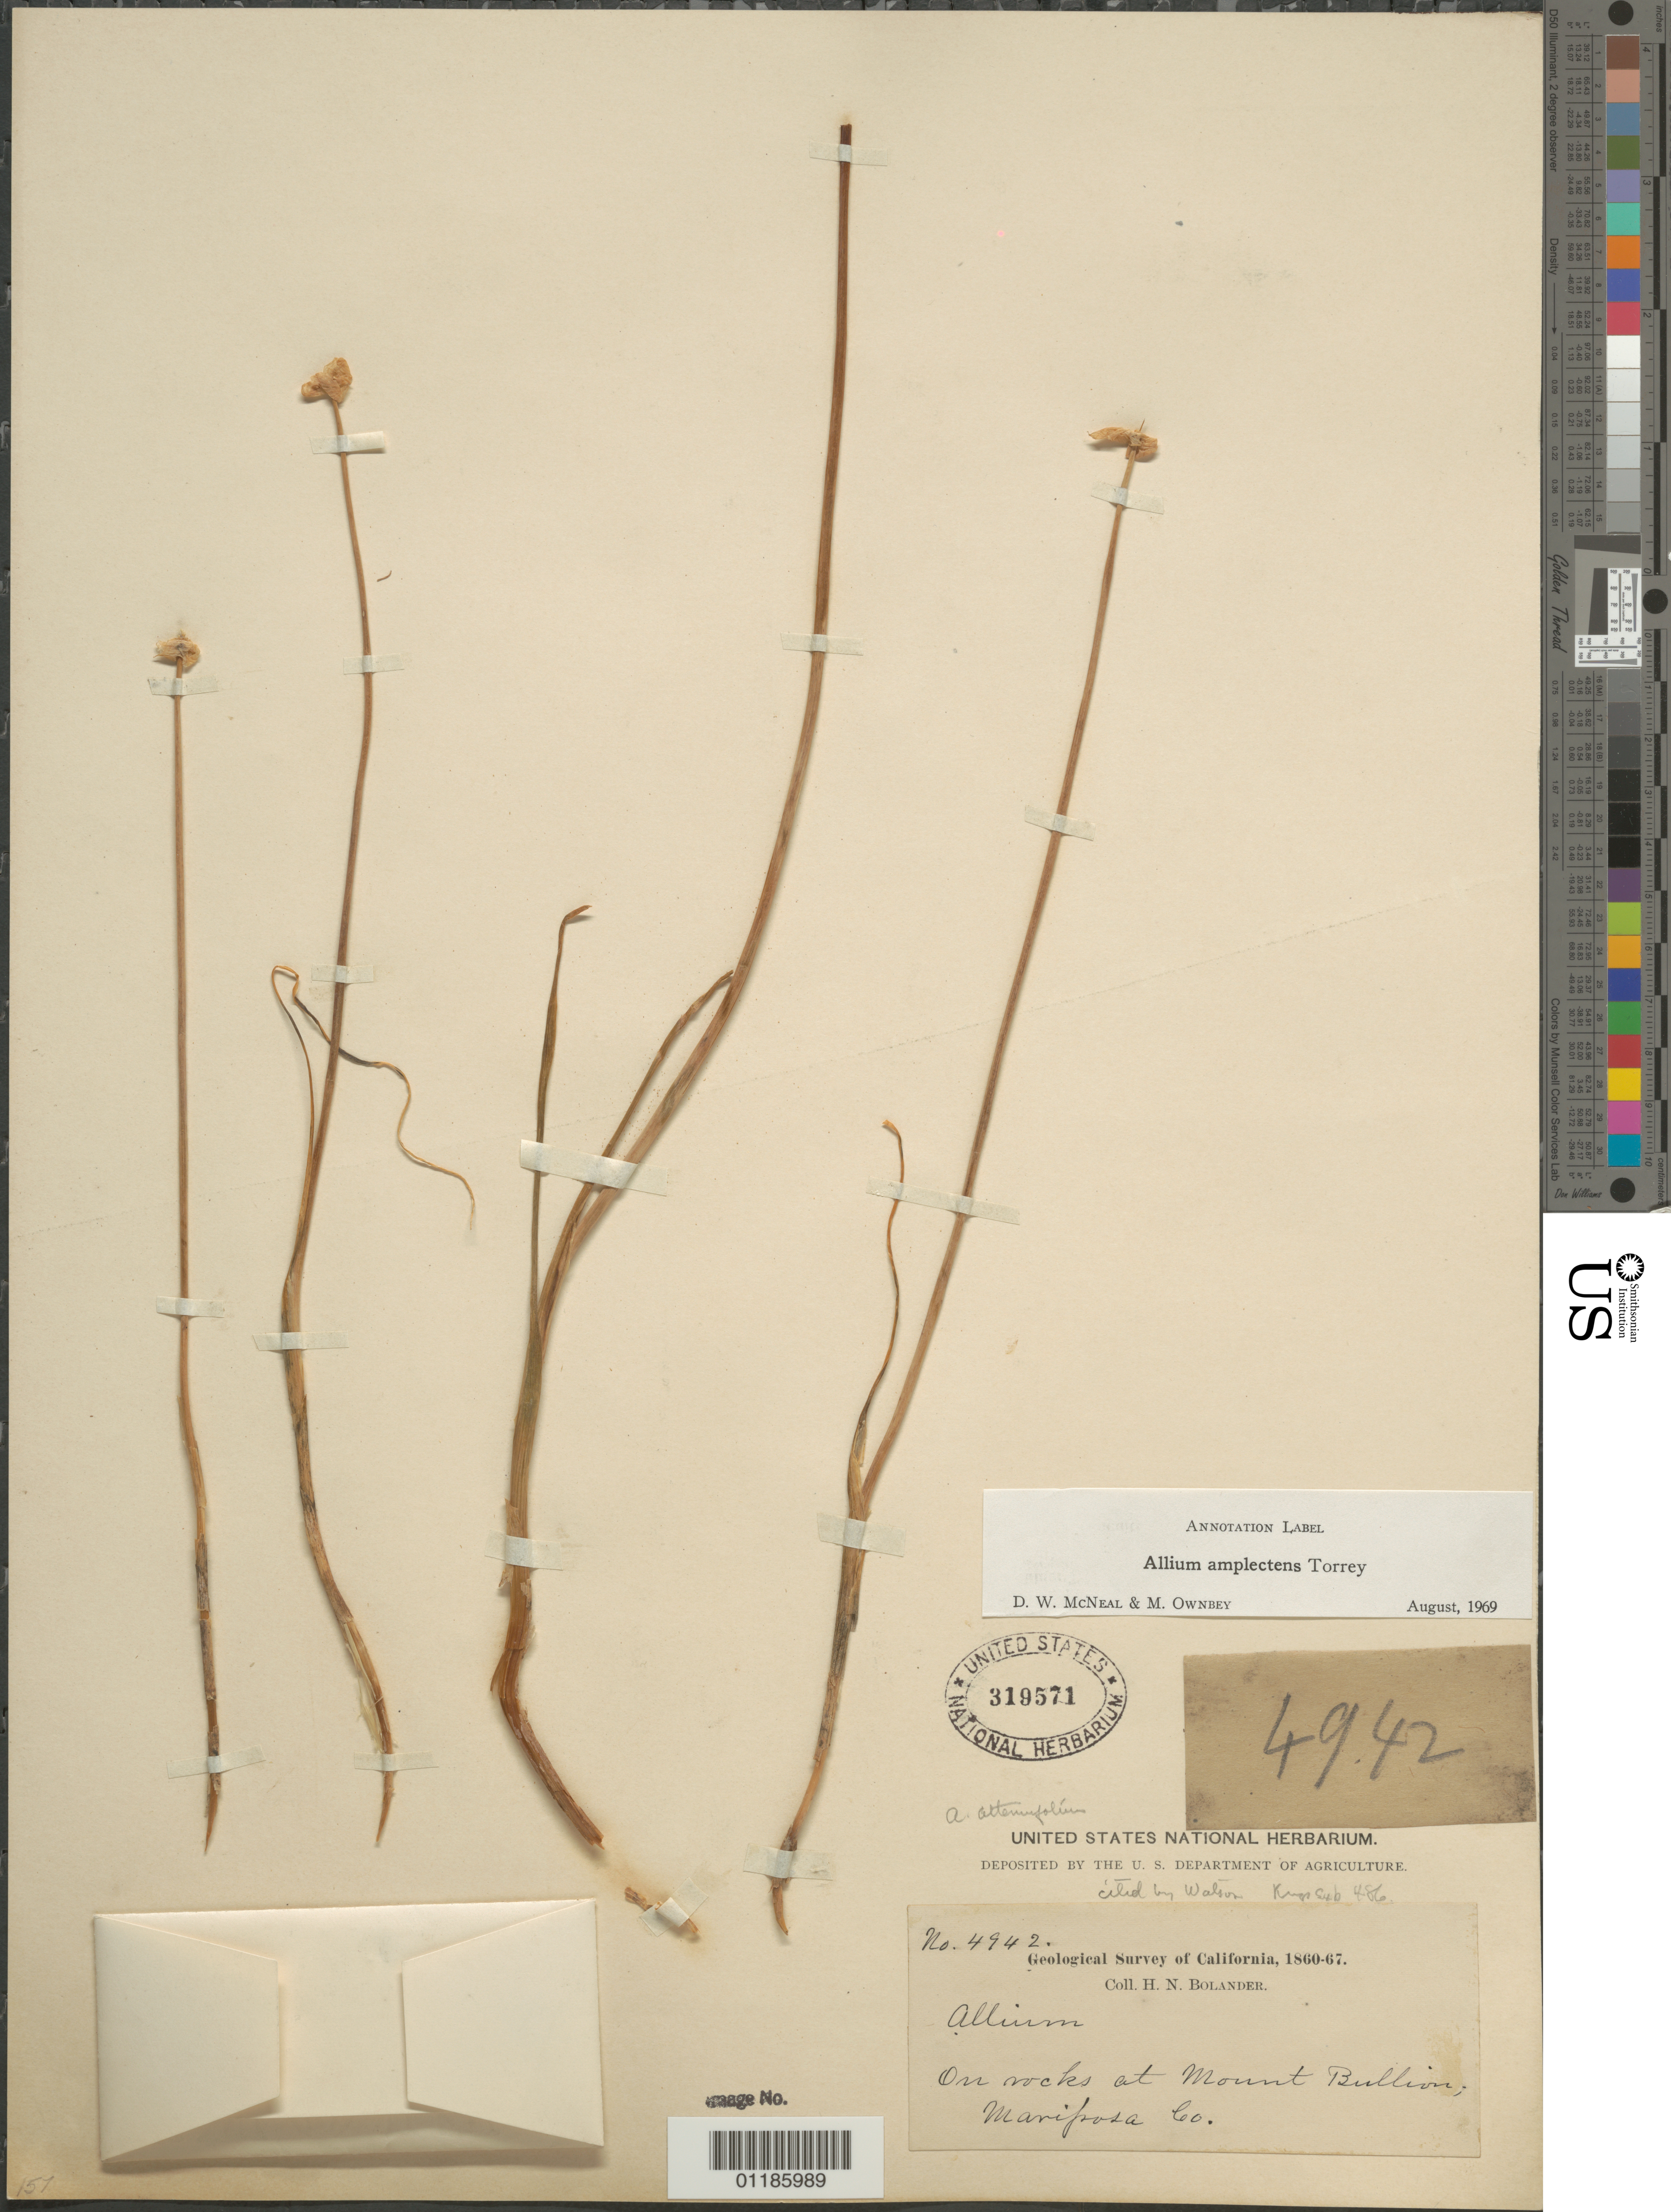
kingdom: Plantae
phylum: Tracheophyta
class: Liliopsida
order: Asparagales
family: Amaryllidaceae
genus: Allium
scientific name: Allium amplectens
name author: Torr.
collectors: H. Bolander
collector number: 4942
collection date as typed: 1860 to -- --- 1867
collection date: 1860/1867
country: United States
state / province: California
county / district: Mariposa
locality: Mount Bullion.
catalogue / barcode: US 319571